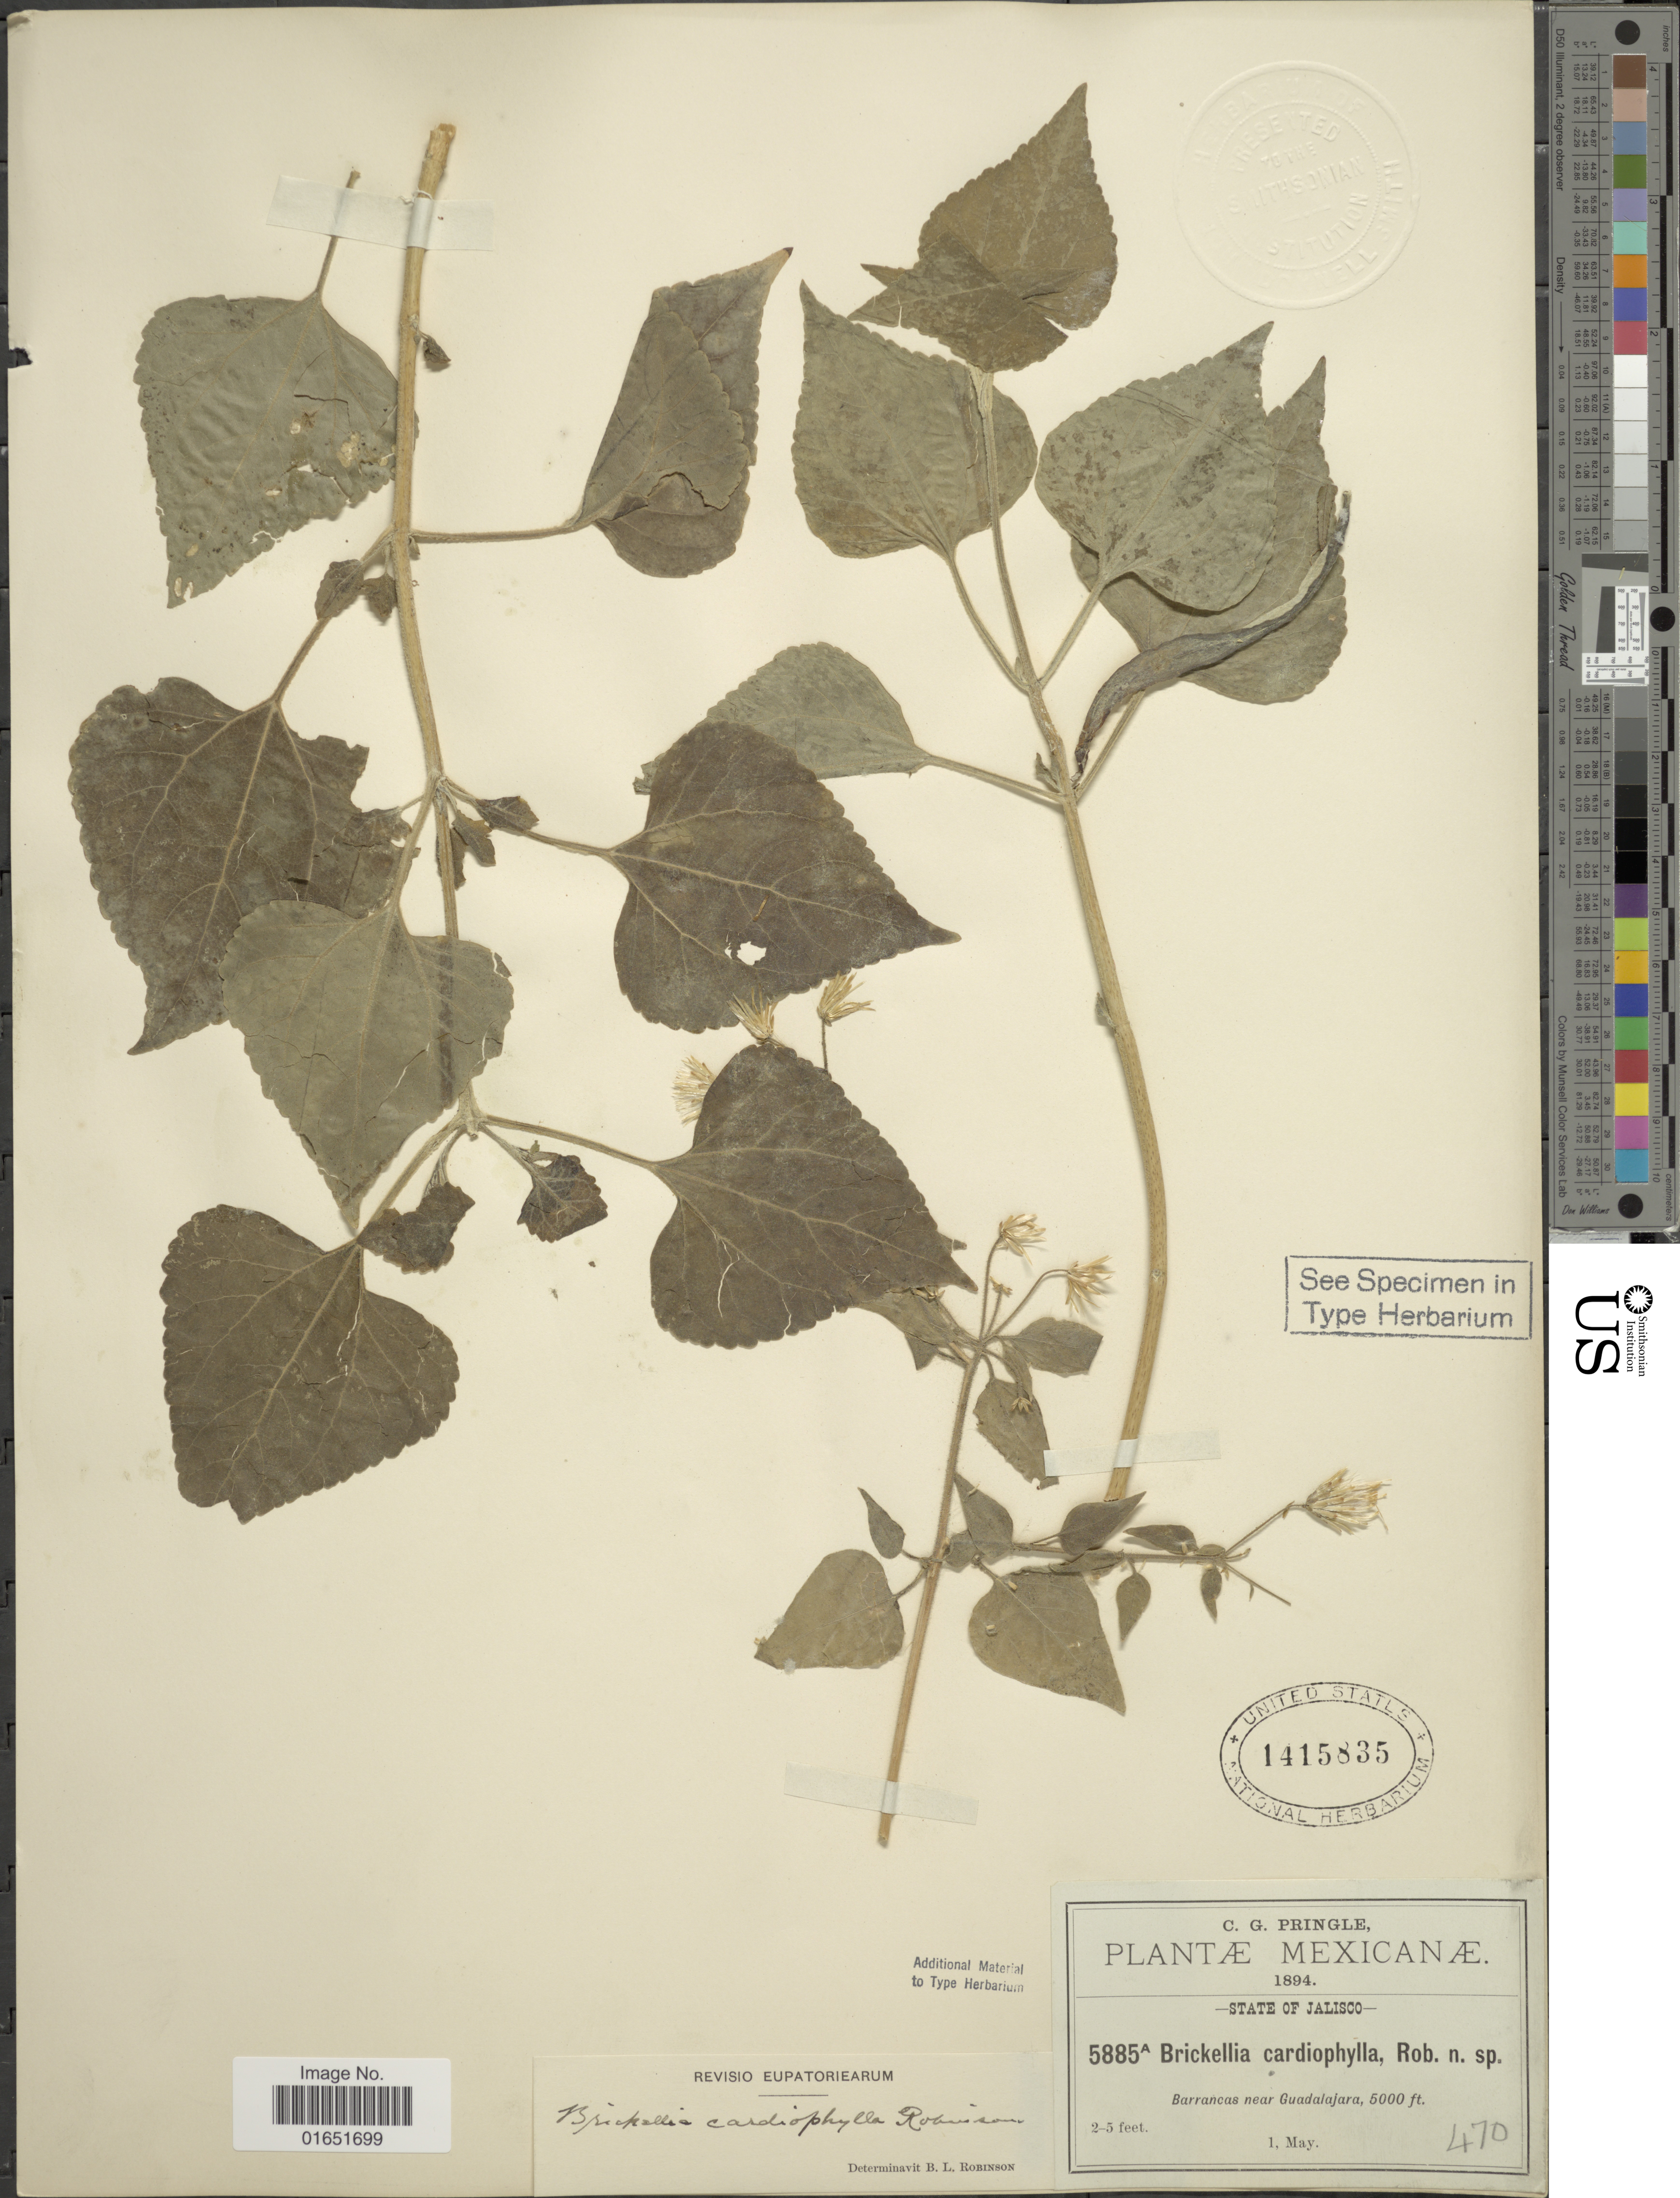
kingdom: Plantae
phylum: Tracheophyta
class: Magnoliopsida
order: Asterales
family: Asteraceae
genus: Brickellia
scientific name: Brickellia cardiophylla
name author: B.L. Rob.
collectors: C. G. Pringle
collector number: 5885A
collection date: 1894-05-01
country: Mexico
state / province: Jalisco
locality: Barrancas near Guadalajara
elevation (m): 1524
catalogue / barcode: US 1415835